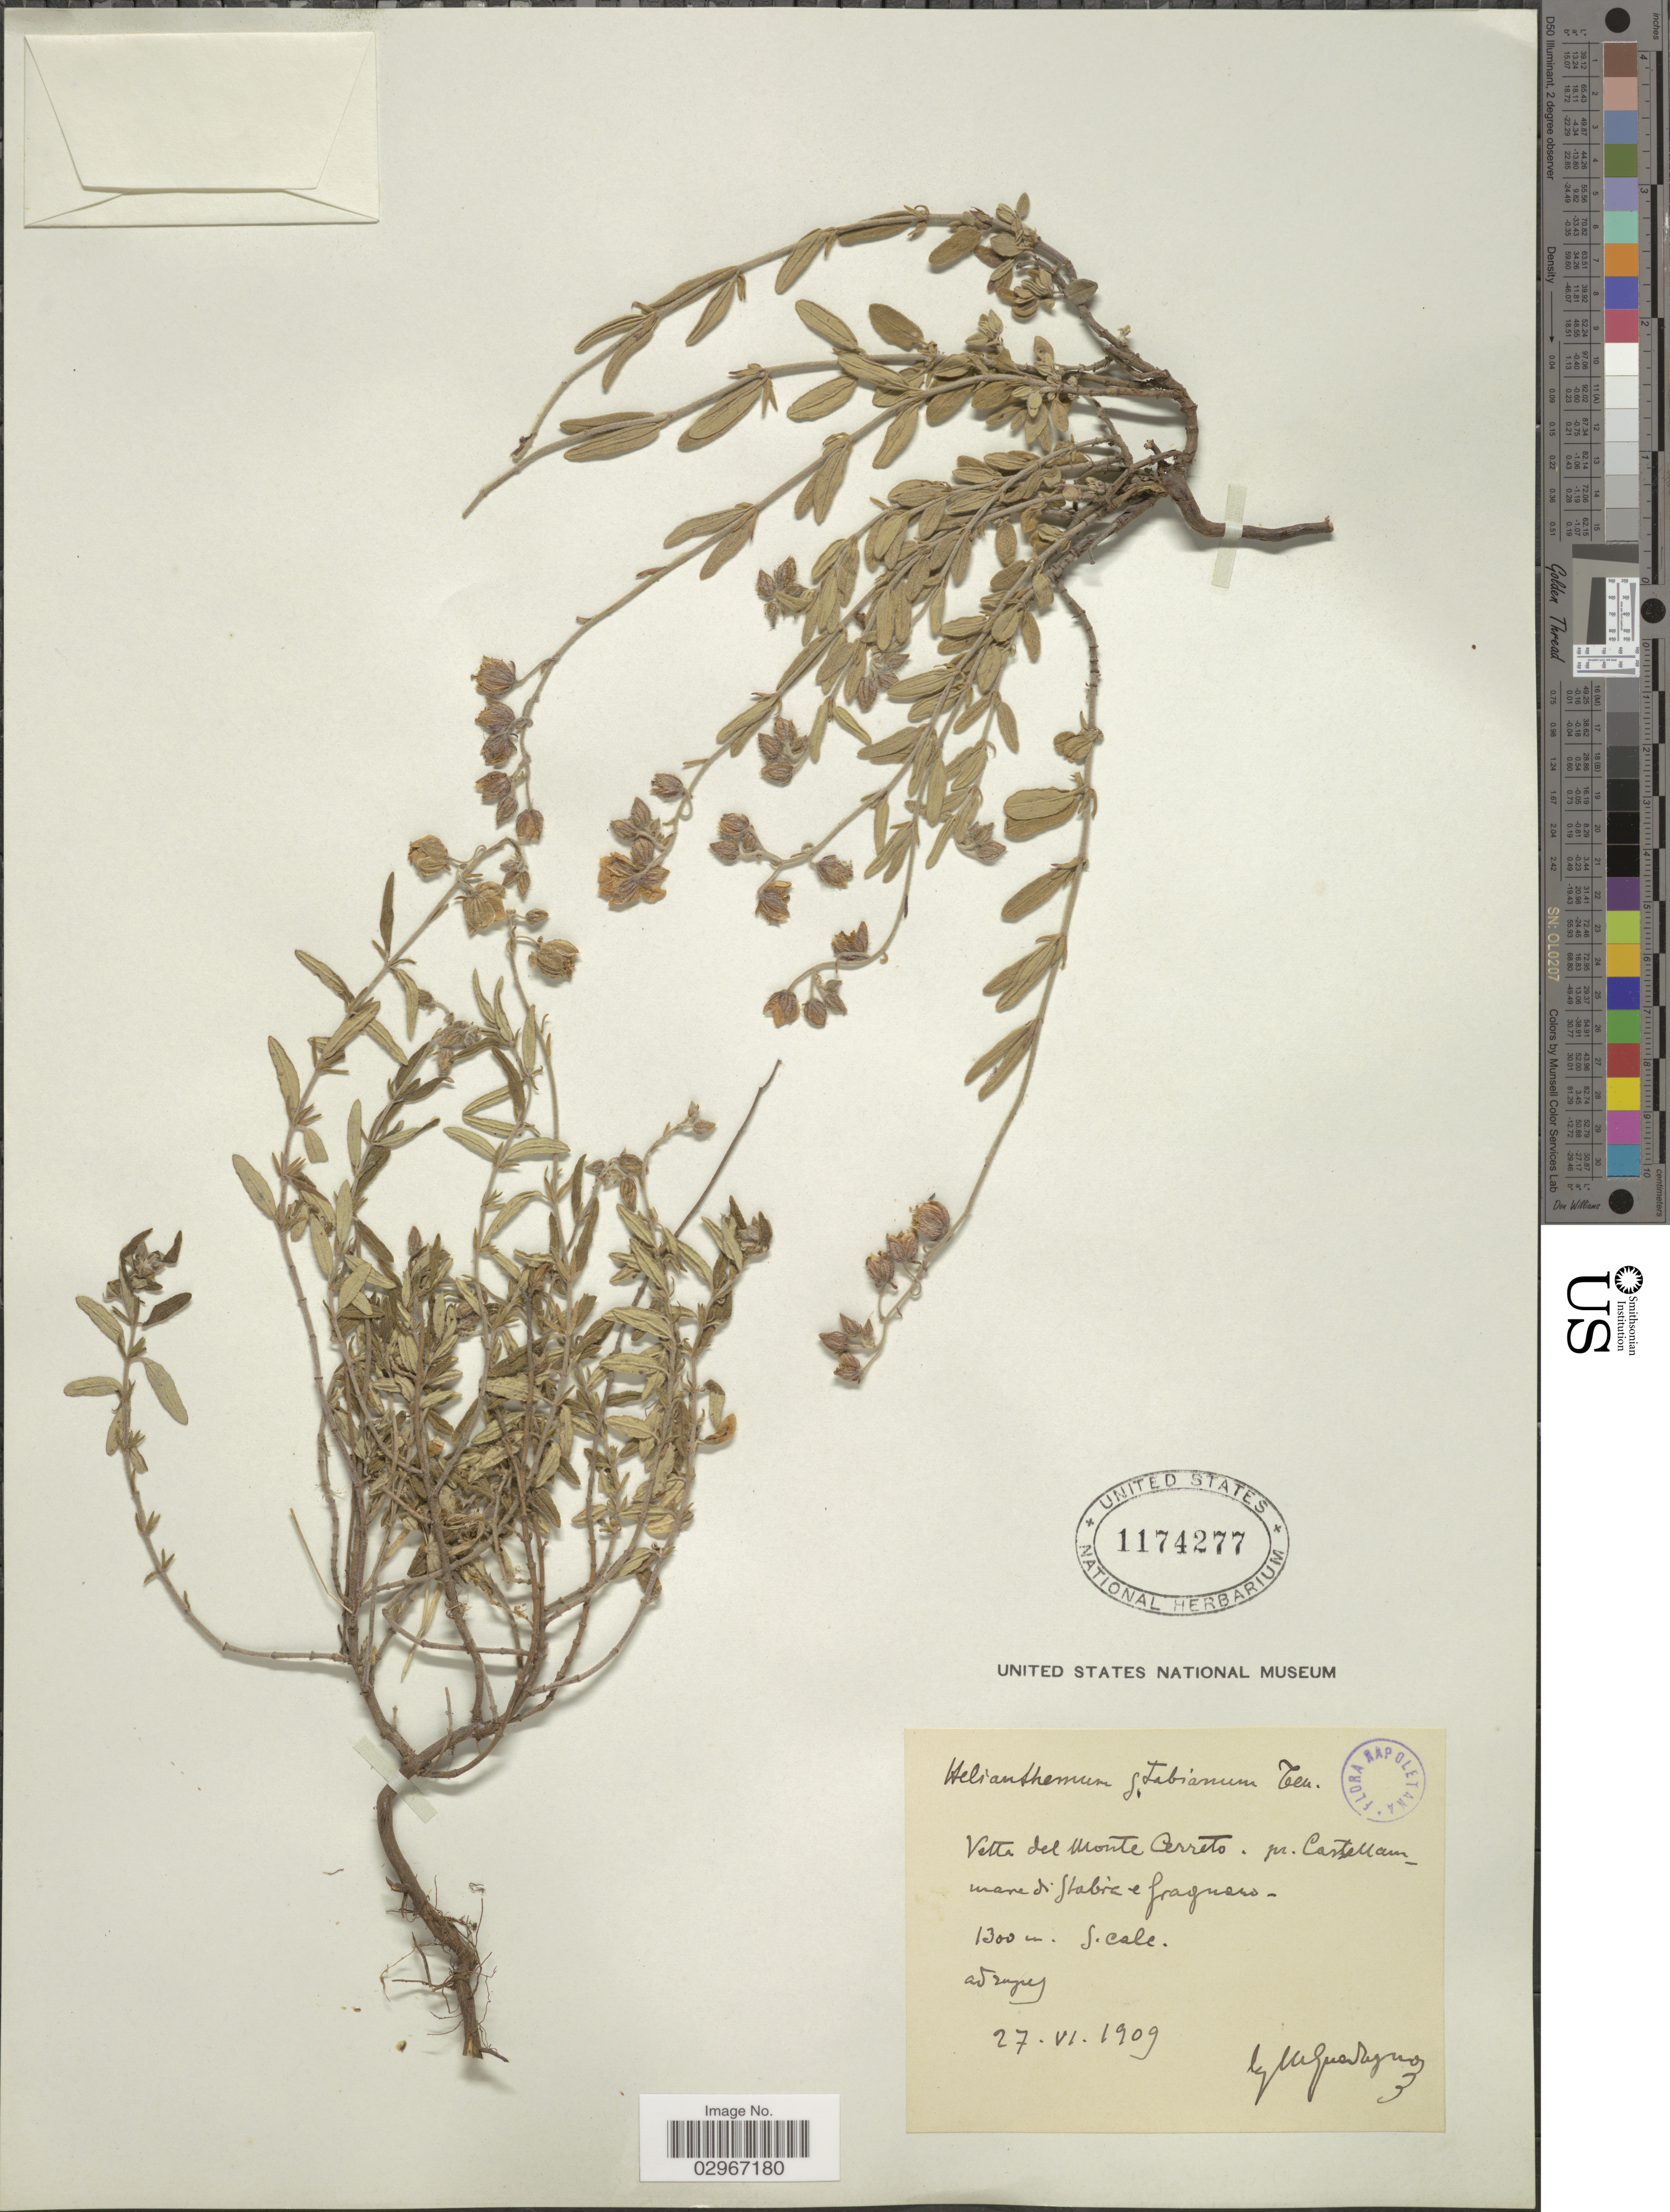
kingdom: Plantae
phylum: Tracheophyta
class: Magnoliopsida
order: Malvales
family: Cistaceae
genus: Helianthemum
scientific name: Helianthemum stabianum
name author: Ten.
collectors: G. Urguadagnoz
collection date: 1909-06-27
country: Italy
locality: Vetta del Monte Cerreto, pr. Castellam, mare d; Stabre a fragmero, s. calc.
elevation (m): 1300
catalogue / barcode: US 1174277